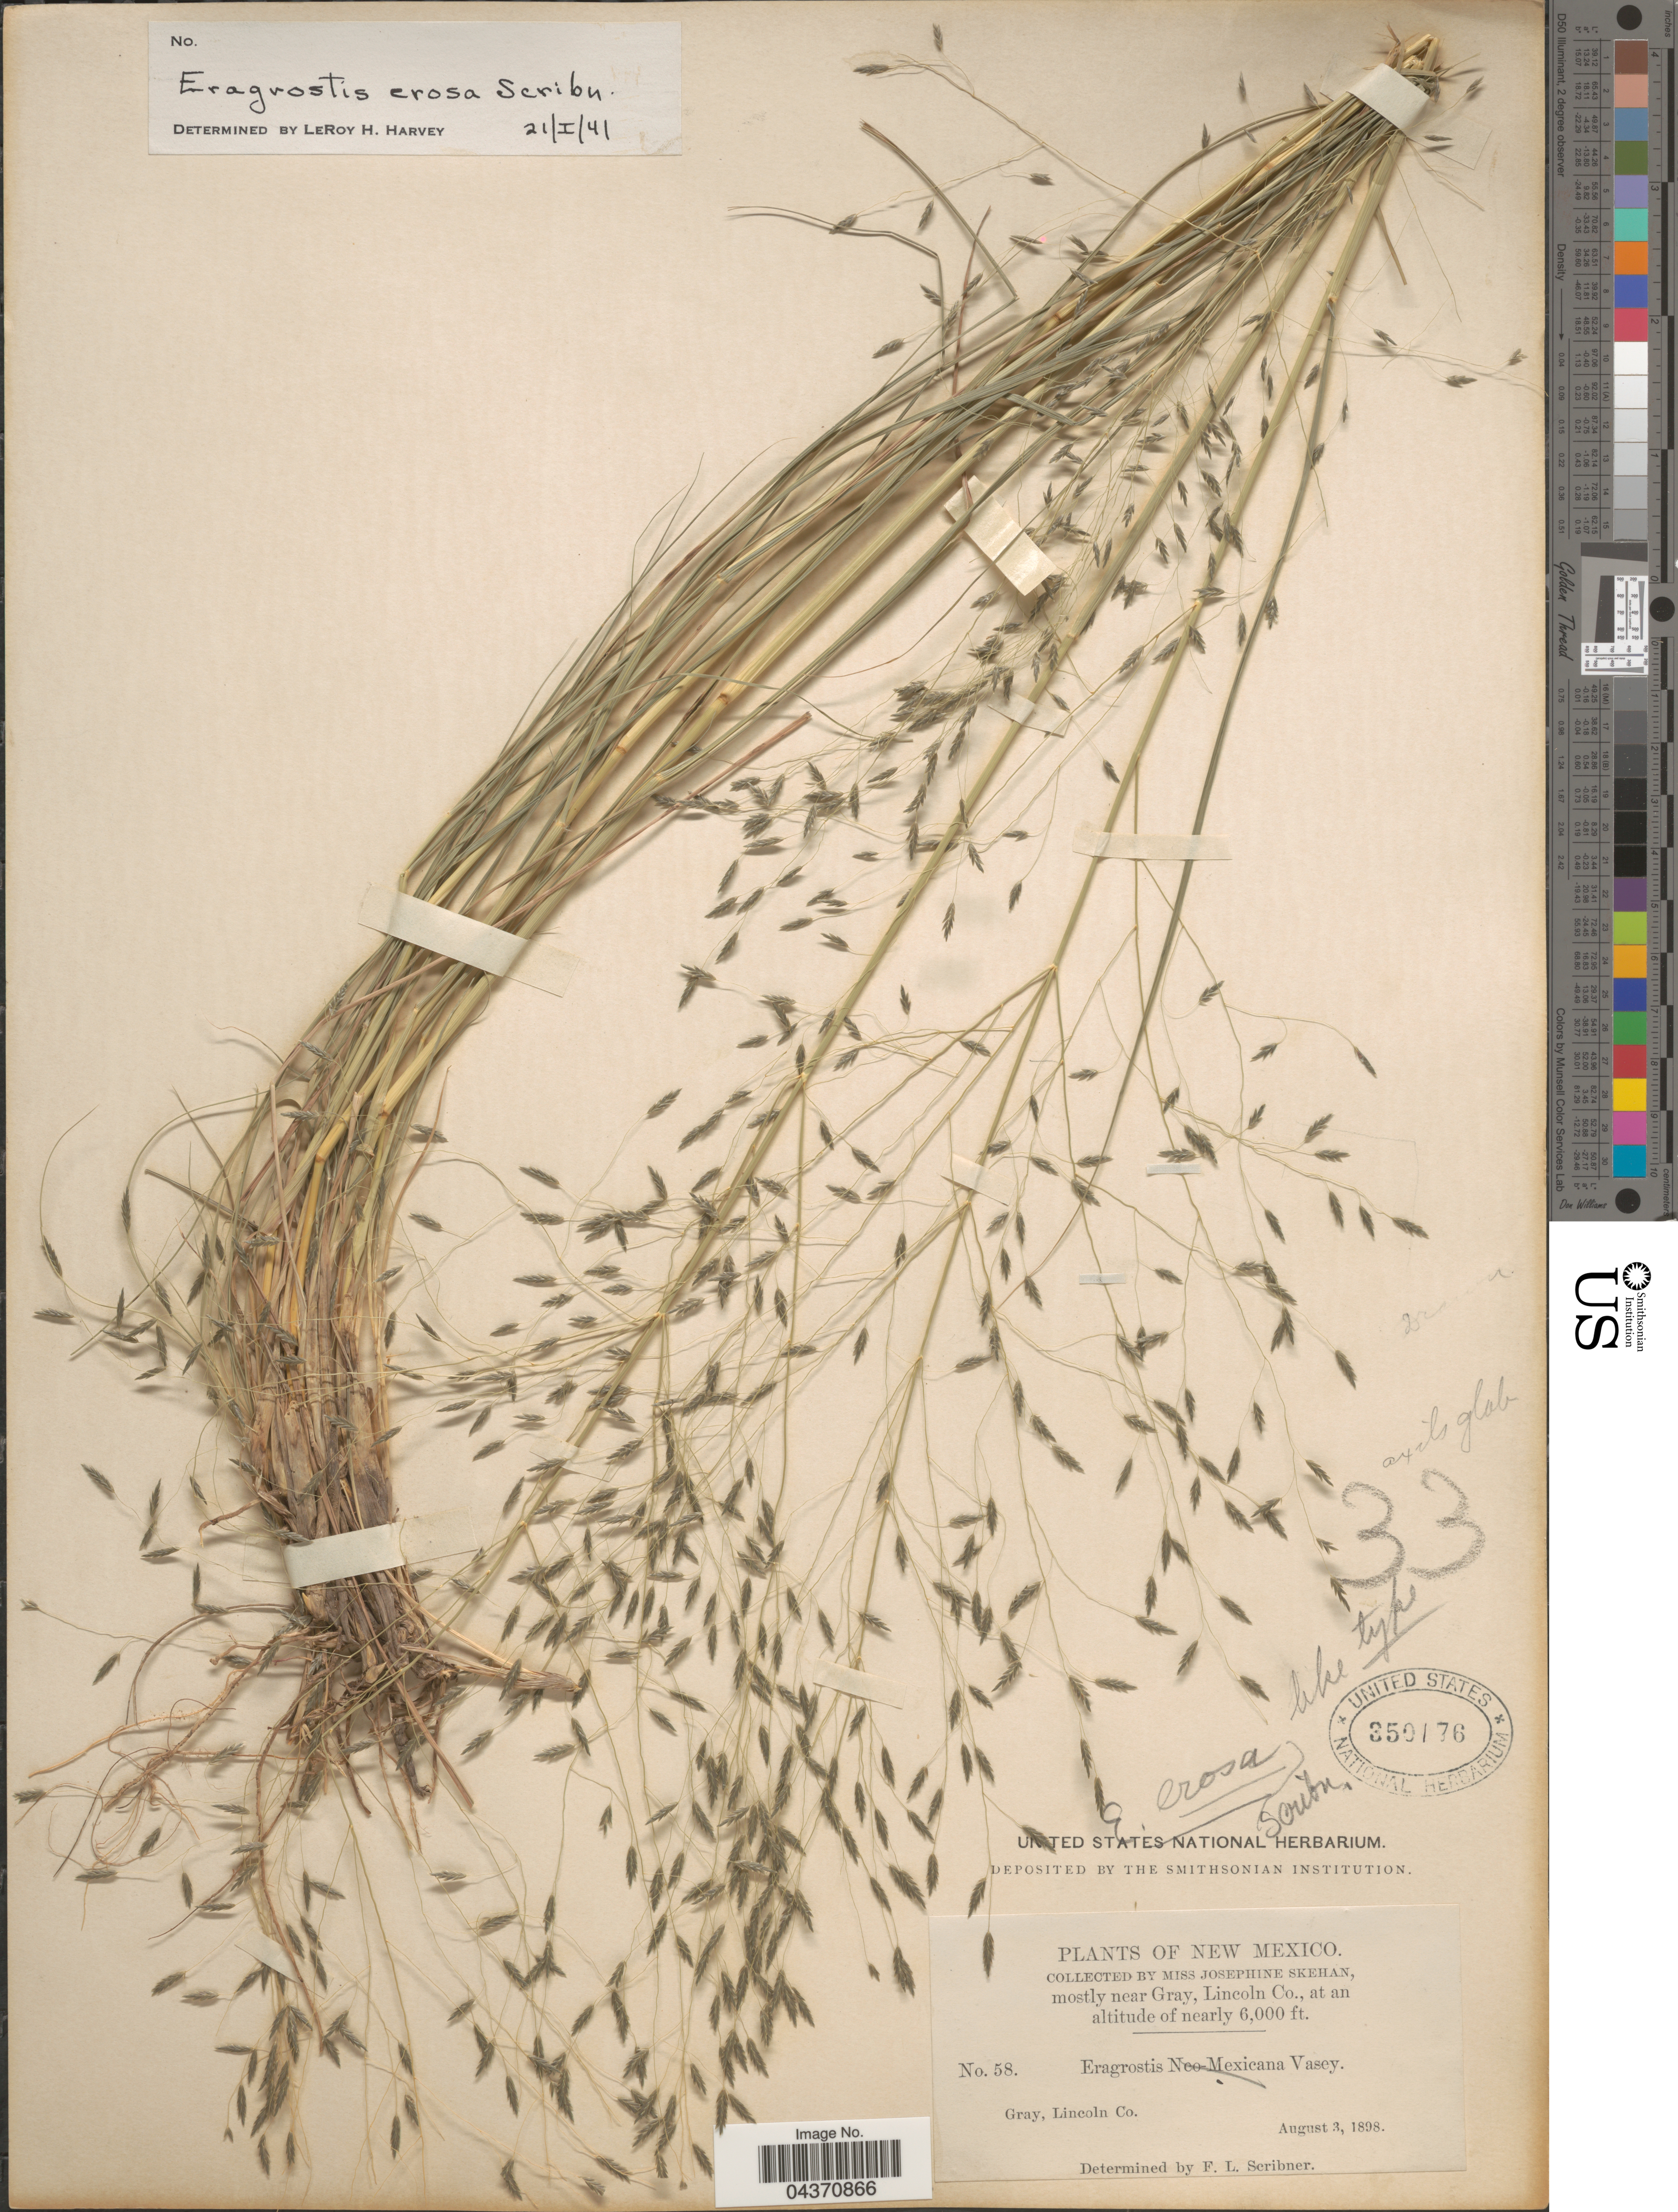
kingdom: Plantae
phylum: Tracheophyta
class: Liliopsida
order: Poales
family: Poaceae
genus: Eragrostis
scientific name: Eragrostis refracta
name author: (Muhl.) Scribn.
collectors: J. Skehan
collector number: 58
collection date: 1898-08-03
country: United States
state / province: New Mexico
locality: Mostly near Gray, Lincoln Co.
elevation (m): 1829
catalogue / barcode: US 350176